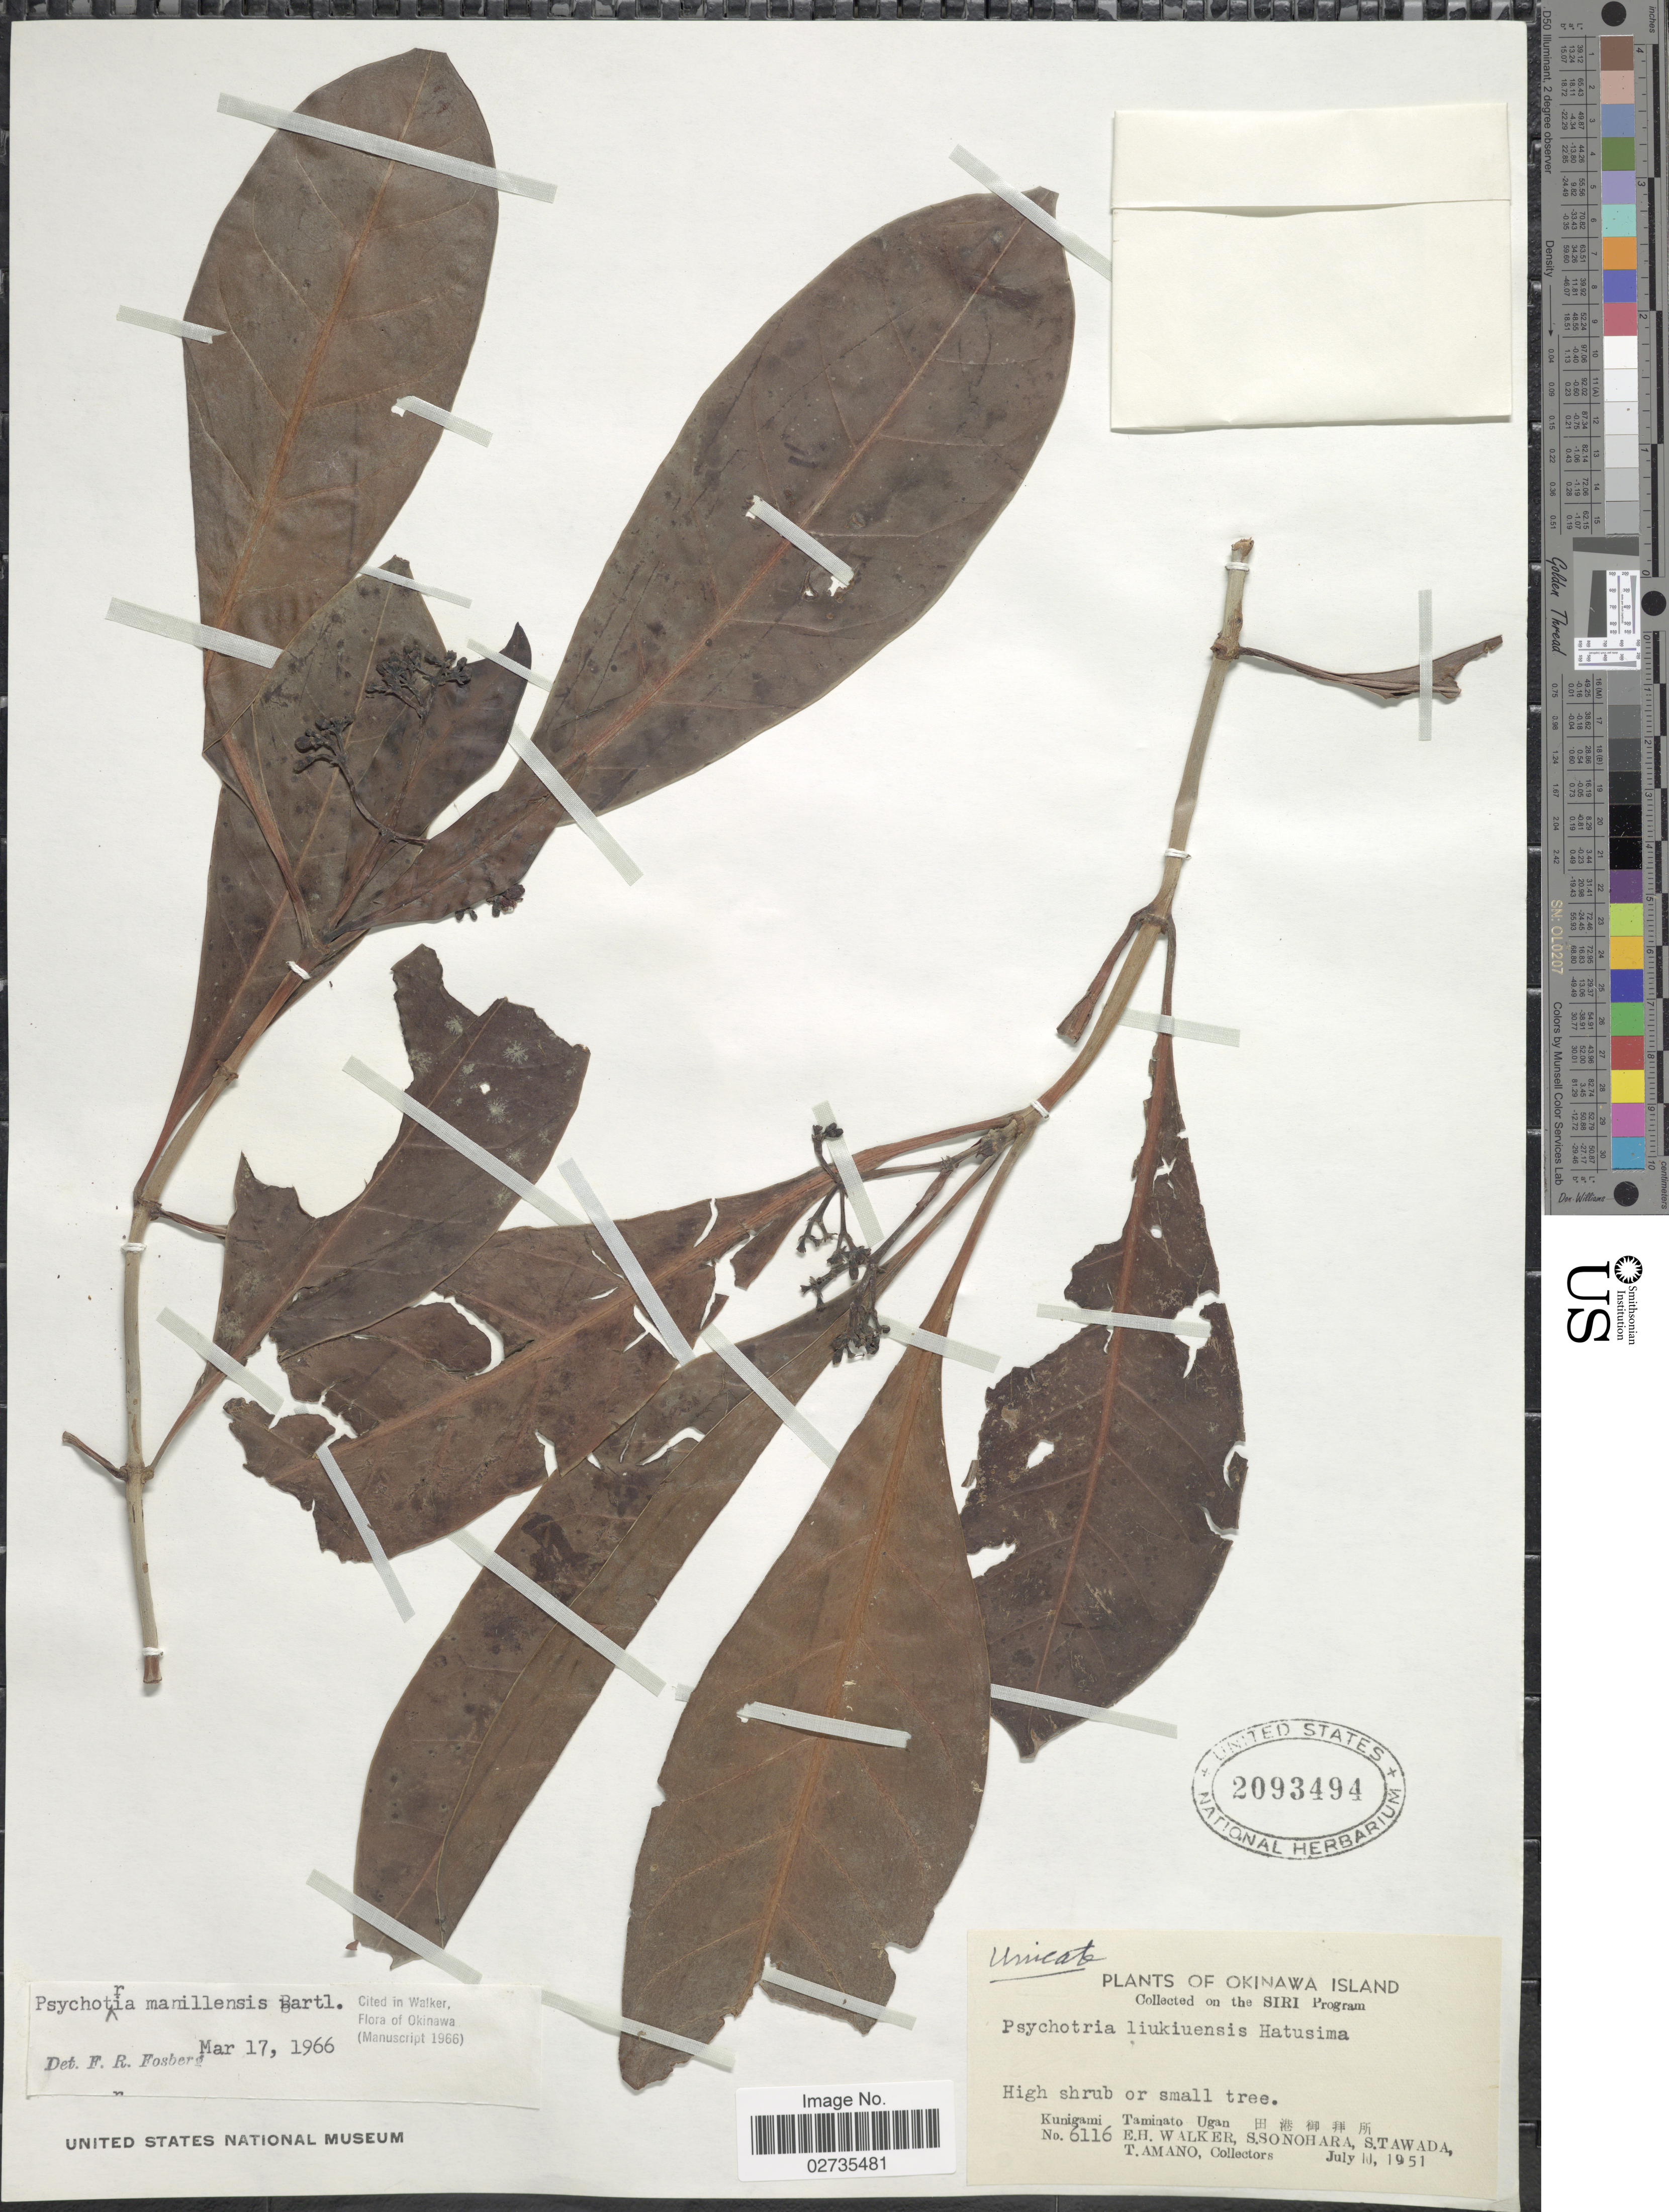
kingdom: Plantae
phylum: Tracheophyta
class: Magnoliopsida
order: Gentianales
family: Rubiaceae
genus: Psychotria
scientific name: Psychotria manillensis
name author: Bartl. ex DC.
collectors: E. H. Walker, S. Sonohara, S. Tawada & T. Amano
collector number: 6116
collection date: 1951-07-11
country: Japan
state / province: Okinawa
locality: Kunigami Taminato Ugan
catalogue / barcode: US 2093494